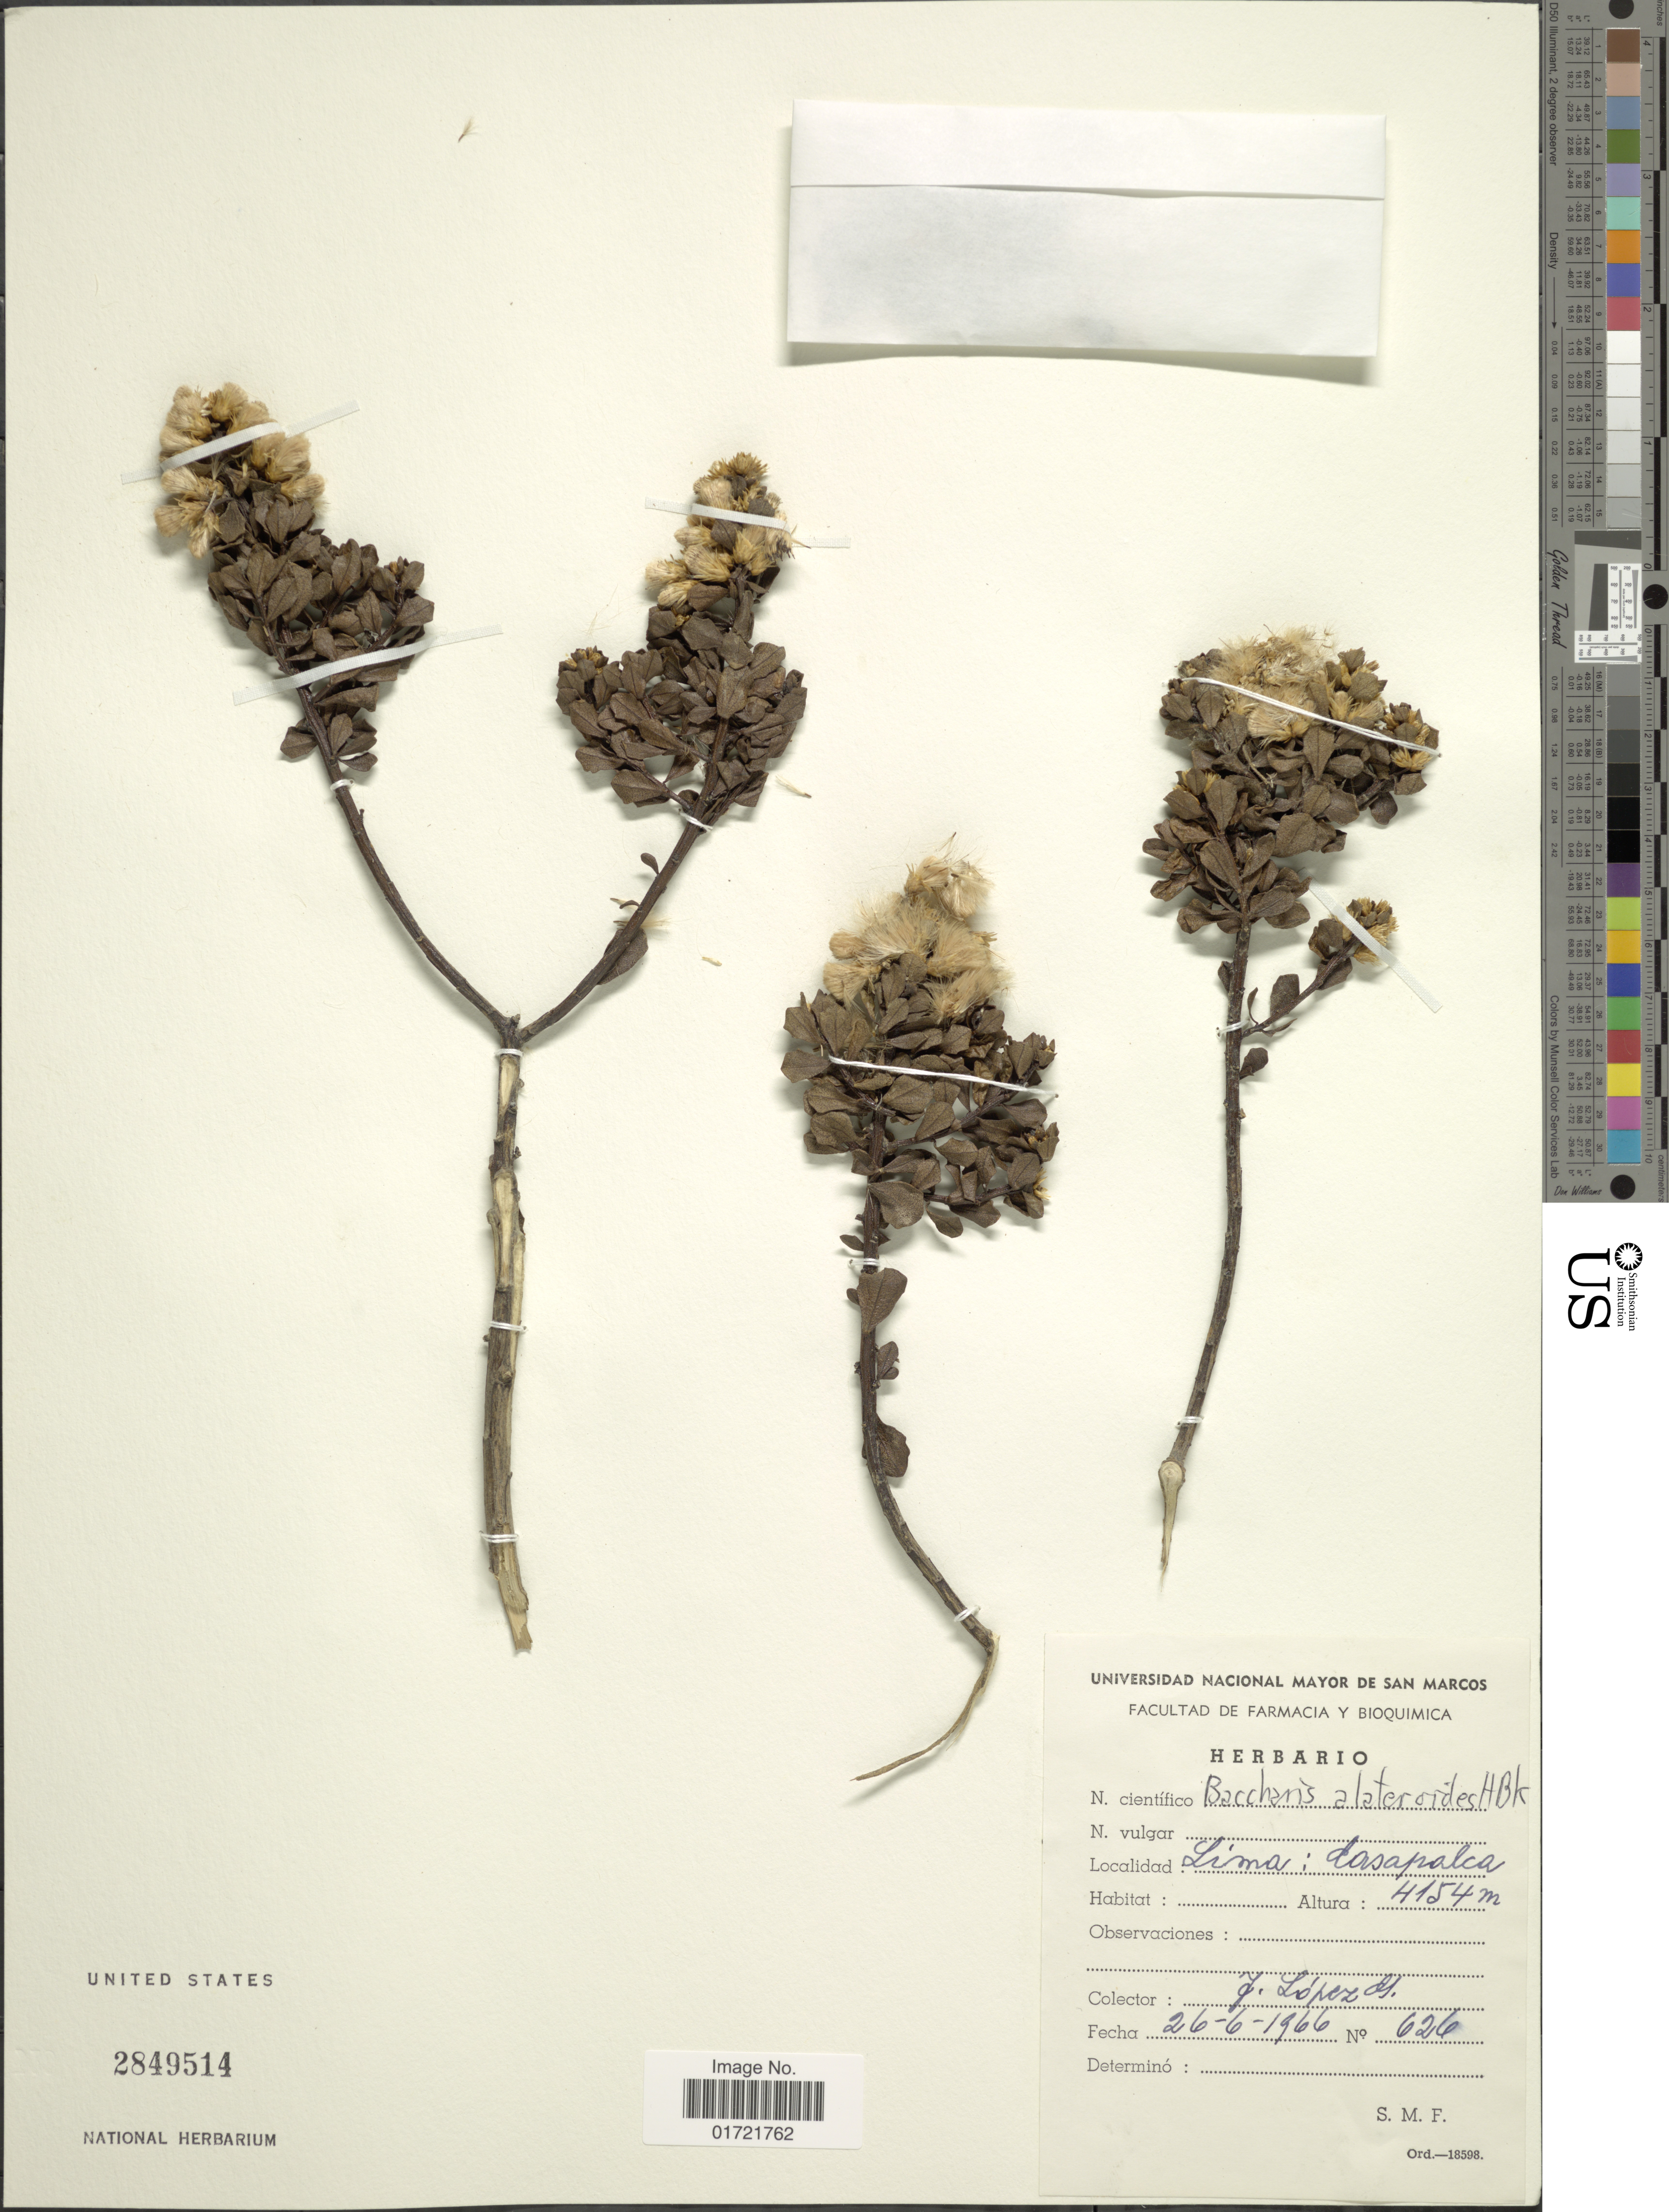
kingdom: Plantae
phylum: Tracheophyta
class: Magnoliopsida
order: Asterales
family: Asteraceae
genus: Baccharis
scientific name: Baccharis alaternoides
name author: Kunth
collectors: J. López G.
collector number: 626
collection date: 1966-06-26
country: Peru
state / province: Lima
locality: LIma: Casapalca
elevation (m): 4154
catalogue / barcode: US 2849514